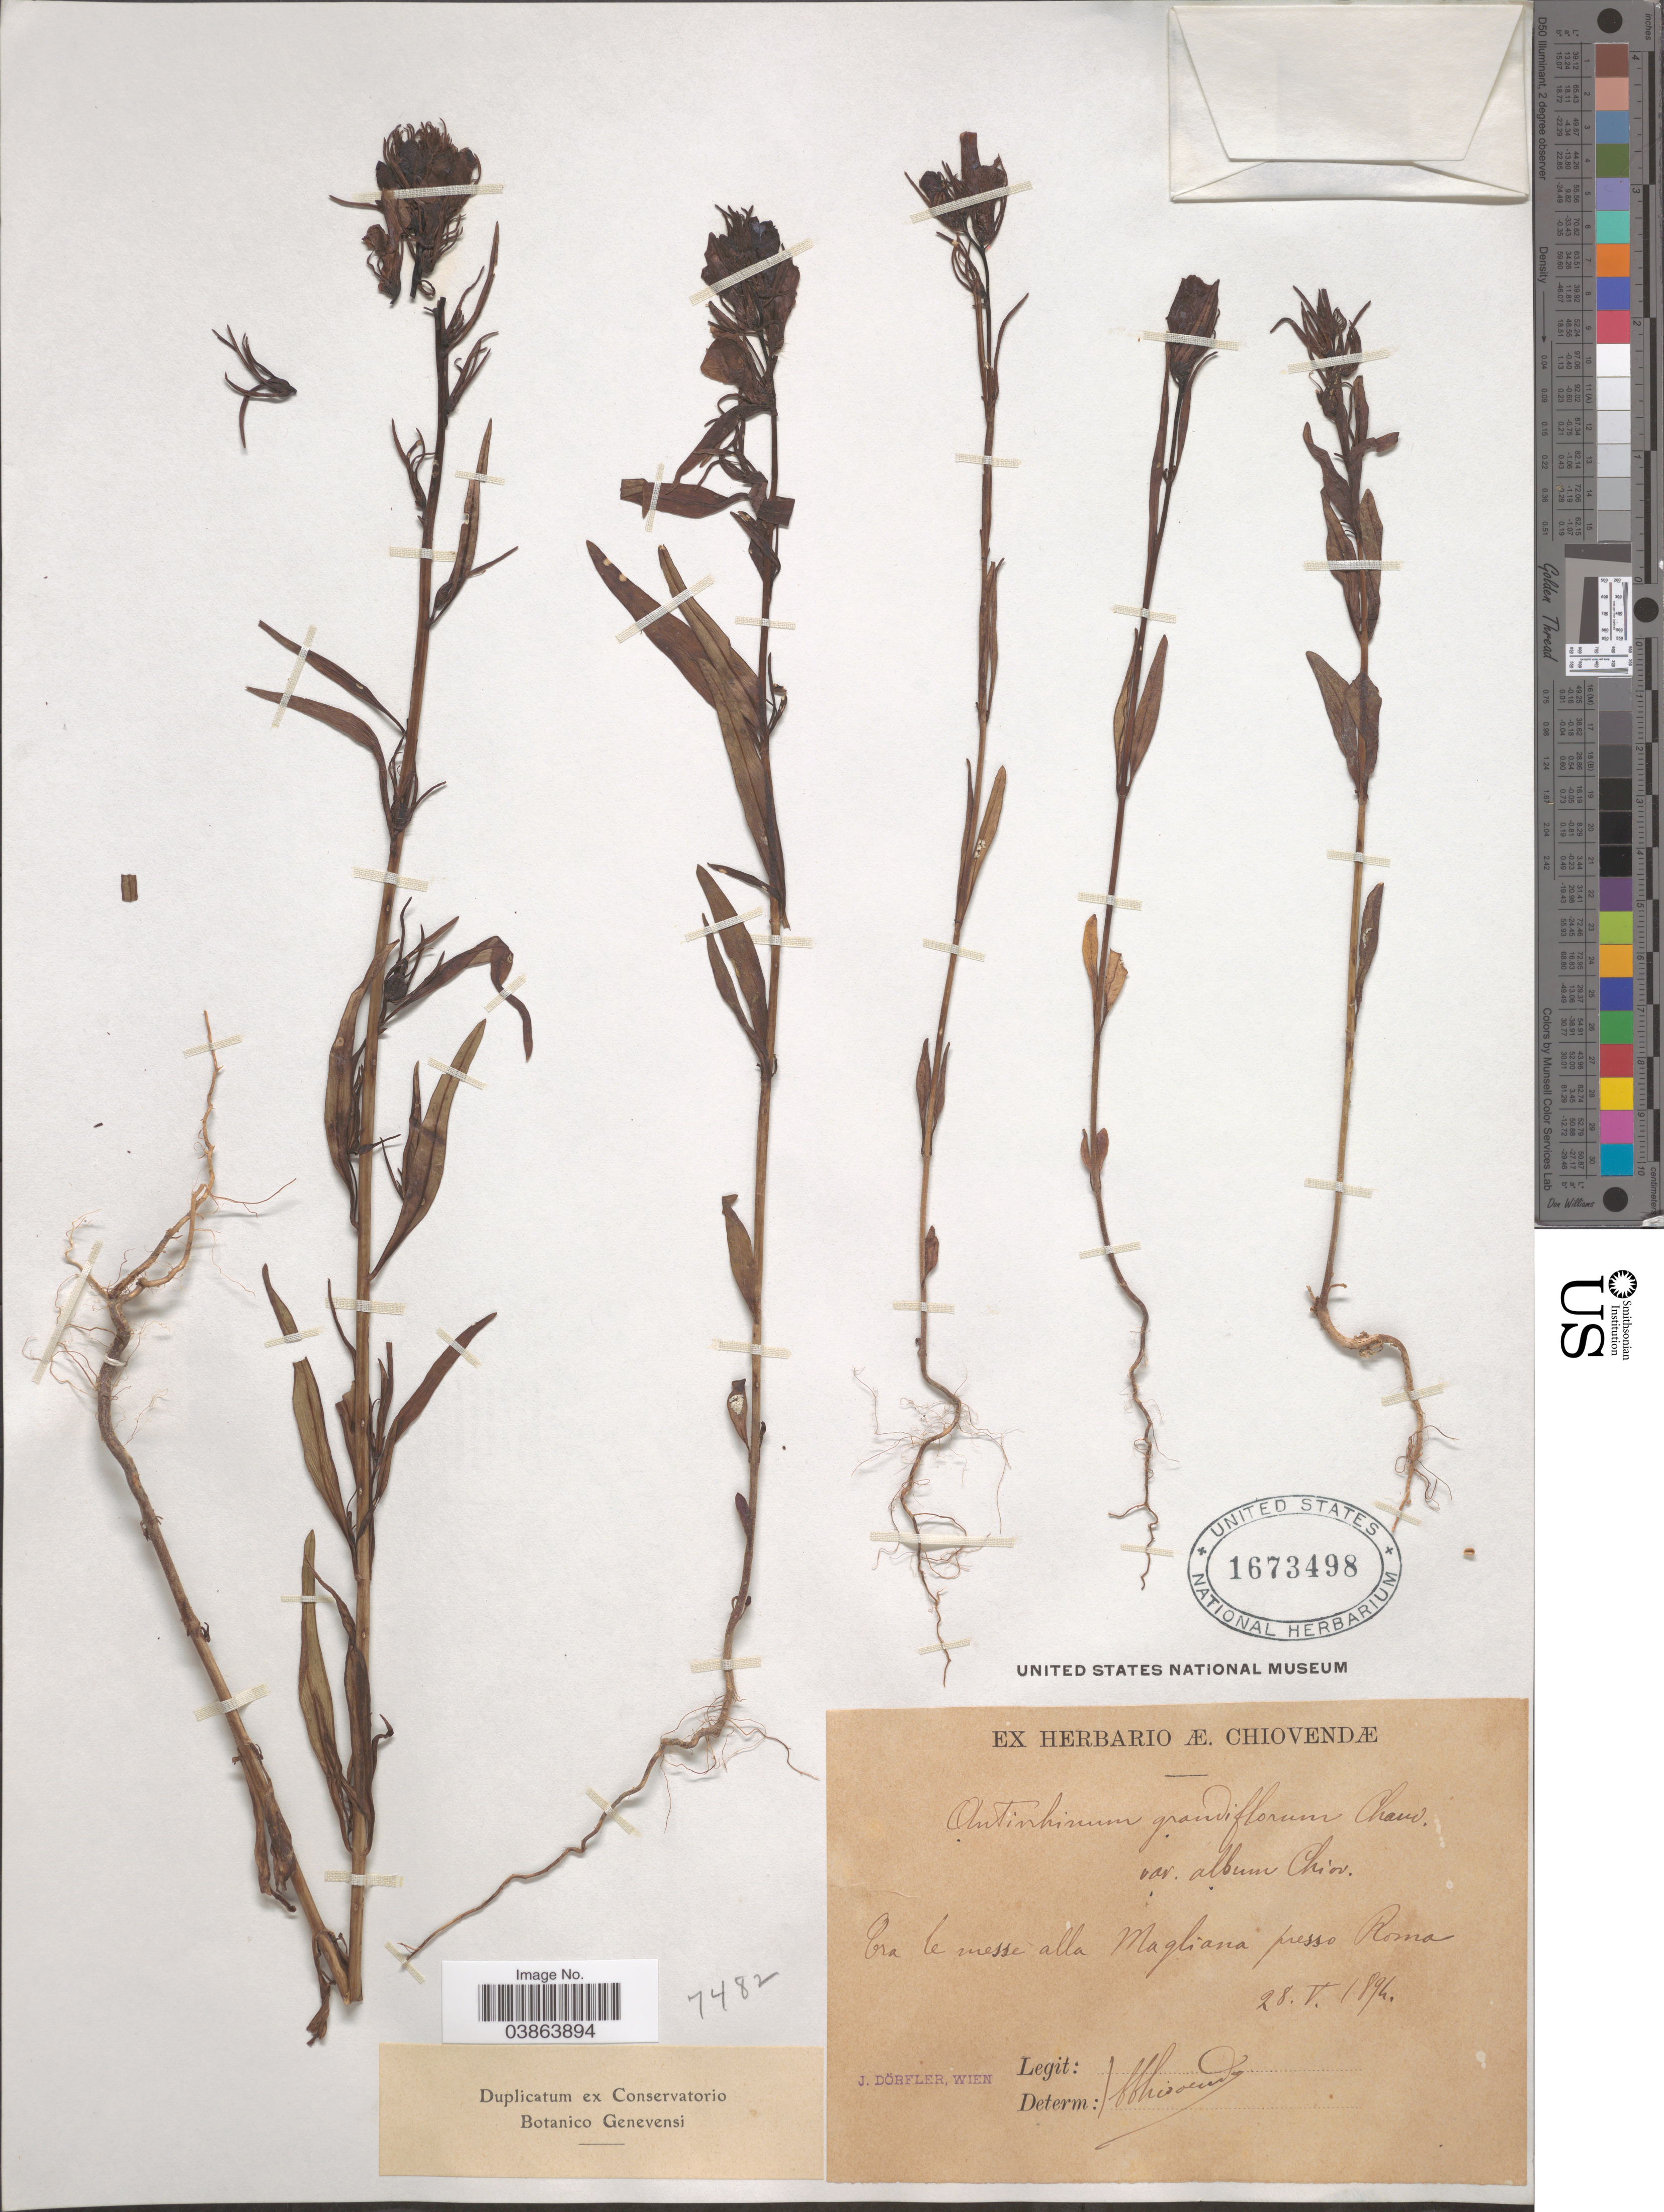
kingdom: Plantae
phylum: Tracheophyta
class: Magnoliopsida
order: Lamiales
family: Plantaginaceae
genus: Antirrhinum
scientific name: Antirrhinum grandiflorum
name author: Stokes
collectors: E. Chiovenda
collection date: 1894-05-28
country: Italy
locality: Tra le messe alla Magliana presso Roma.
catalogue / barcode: US 1673498